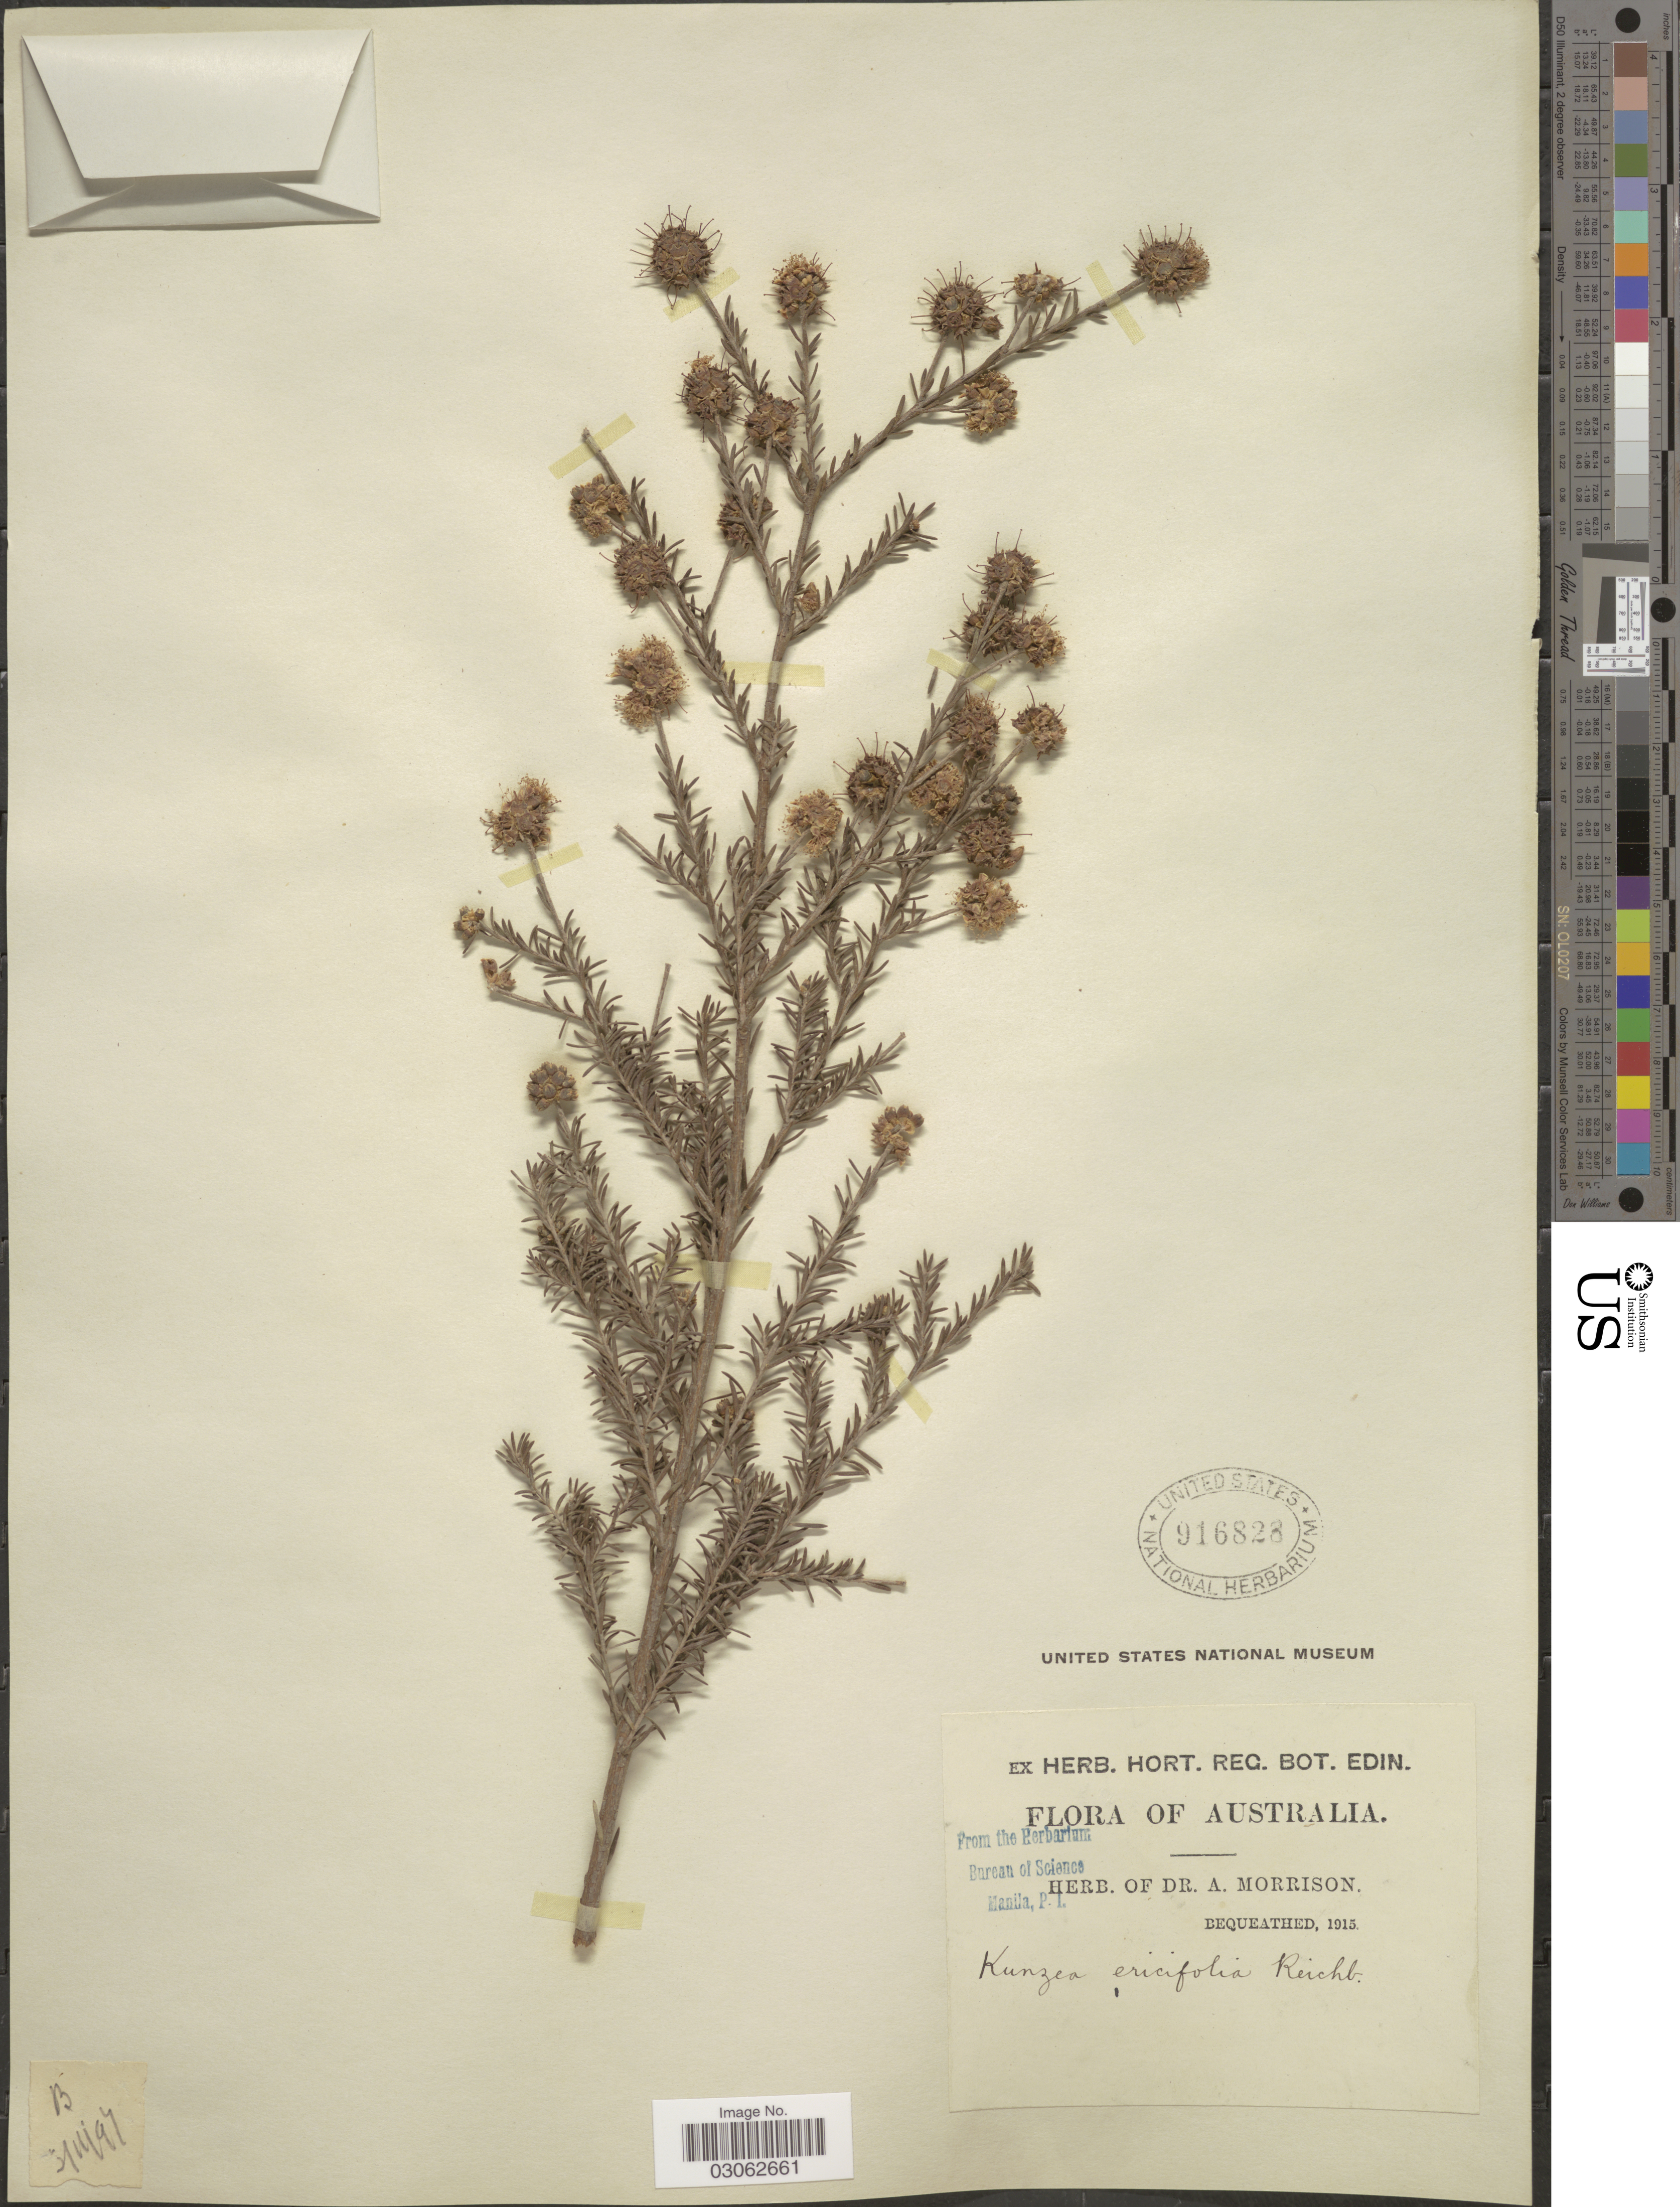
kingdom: Plantae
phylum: Tracheophyta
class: Magnoliopsida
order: Myrtales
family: Myrtaceae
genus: Kunzea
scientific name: Kunzea ericifolia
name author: (Sm.) Heynh.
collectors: ex herb. Dr. A. Morrison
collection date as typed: Transcribed d/m/y: 3/11/97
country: Australia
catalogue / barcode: US 916828